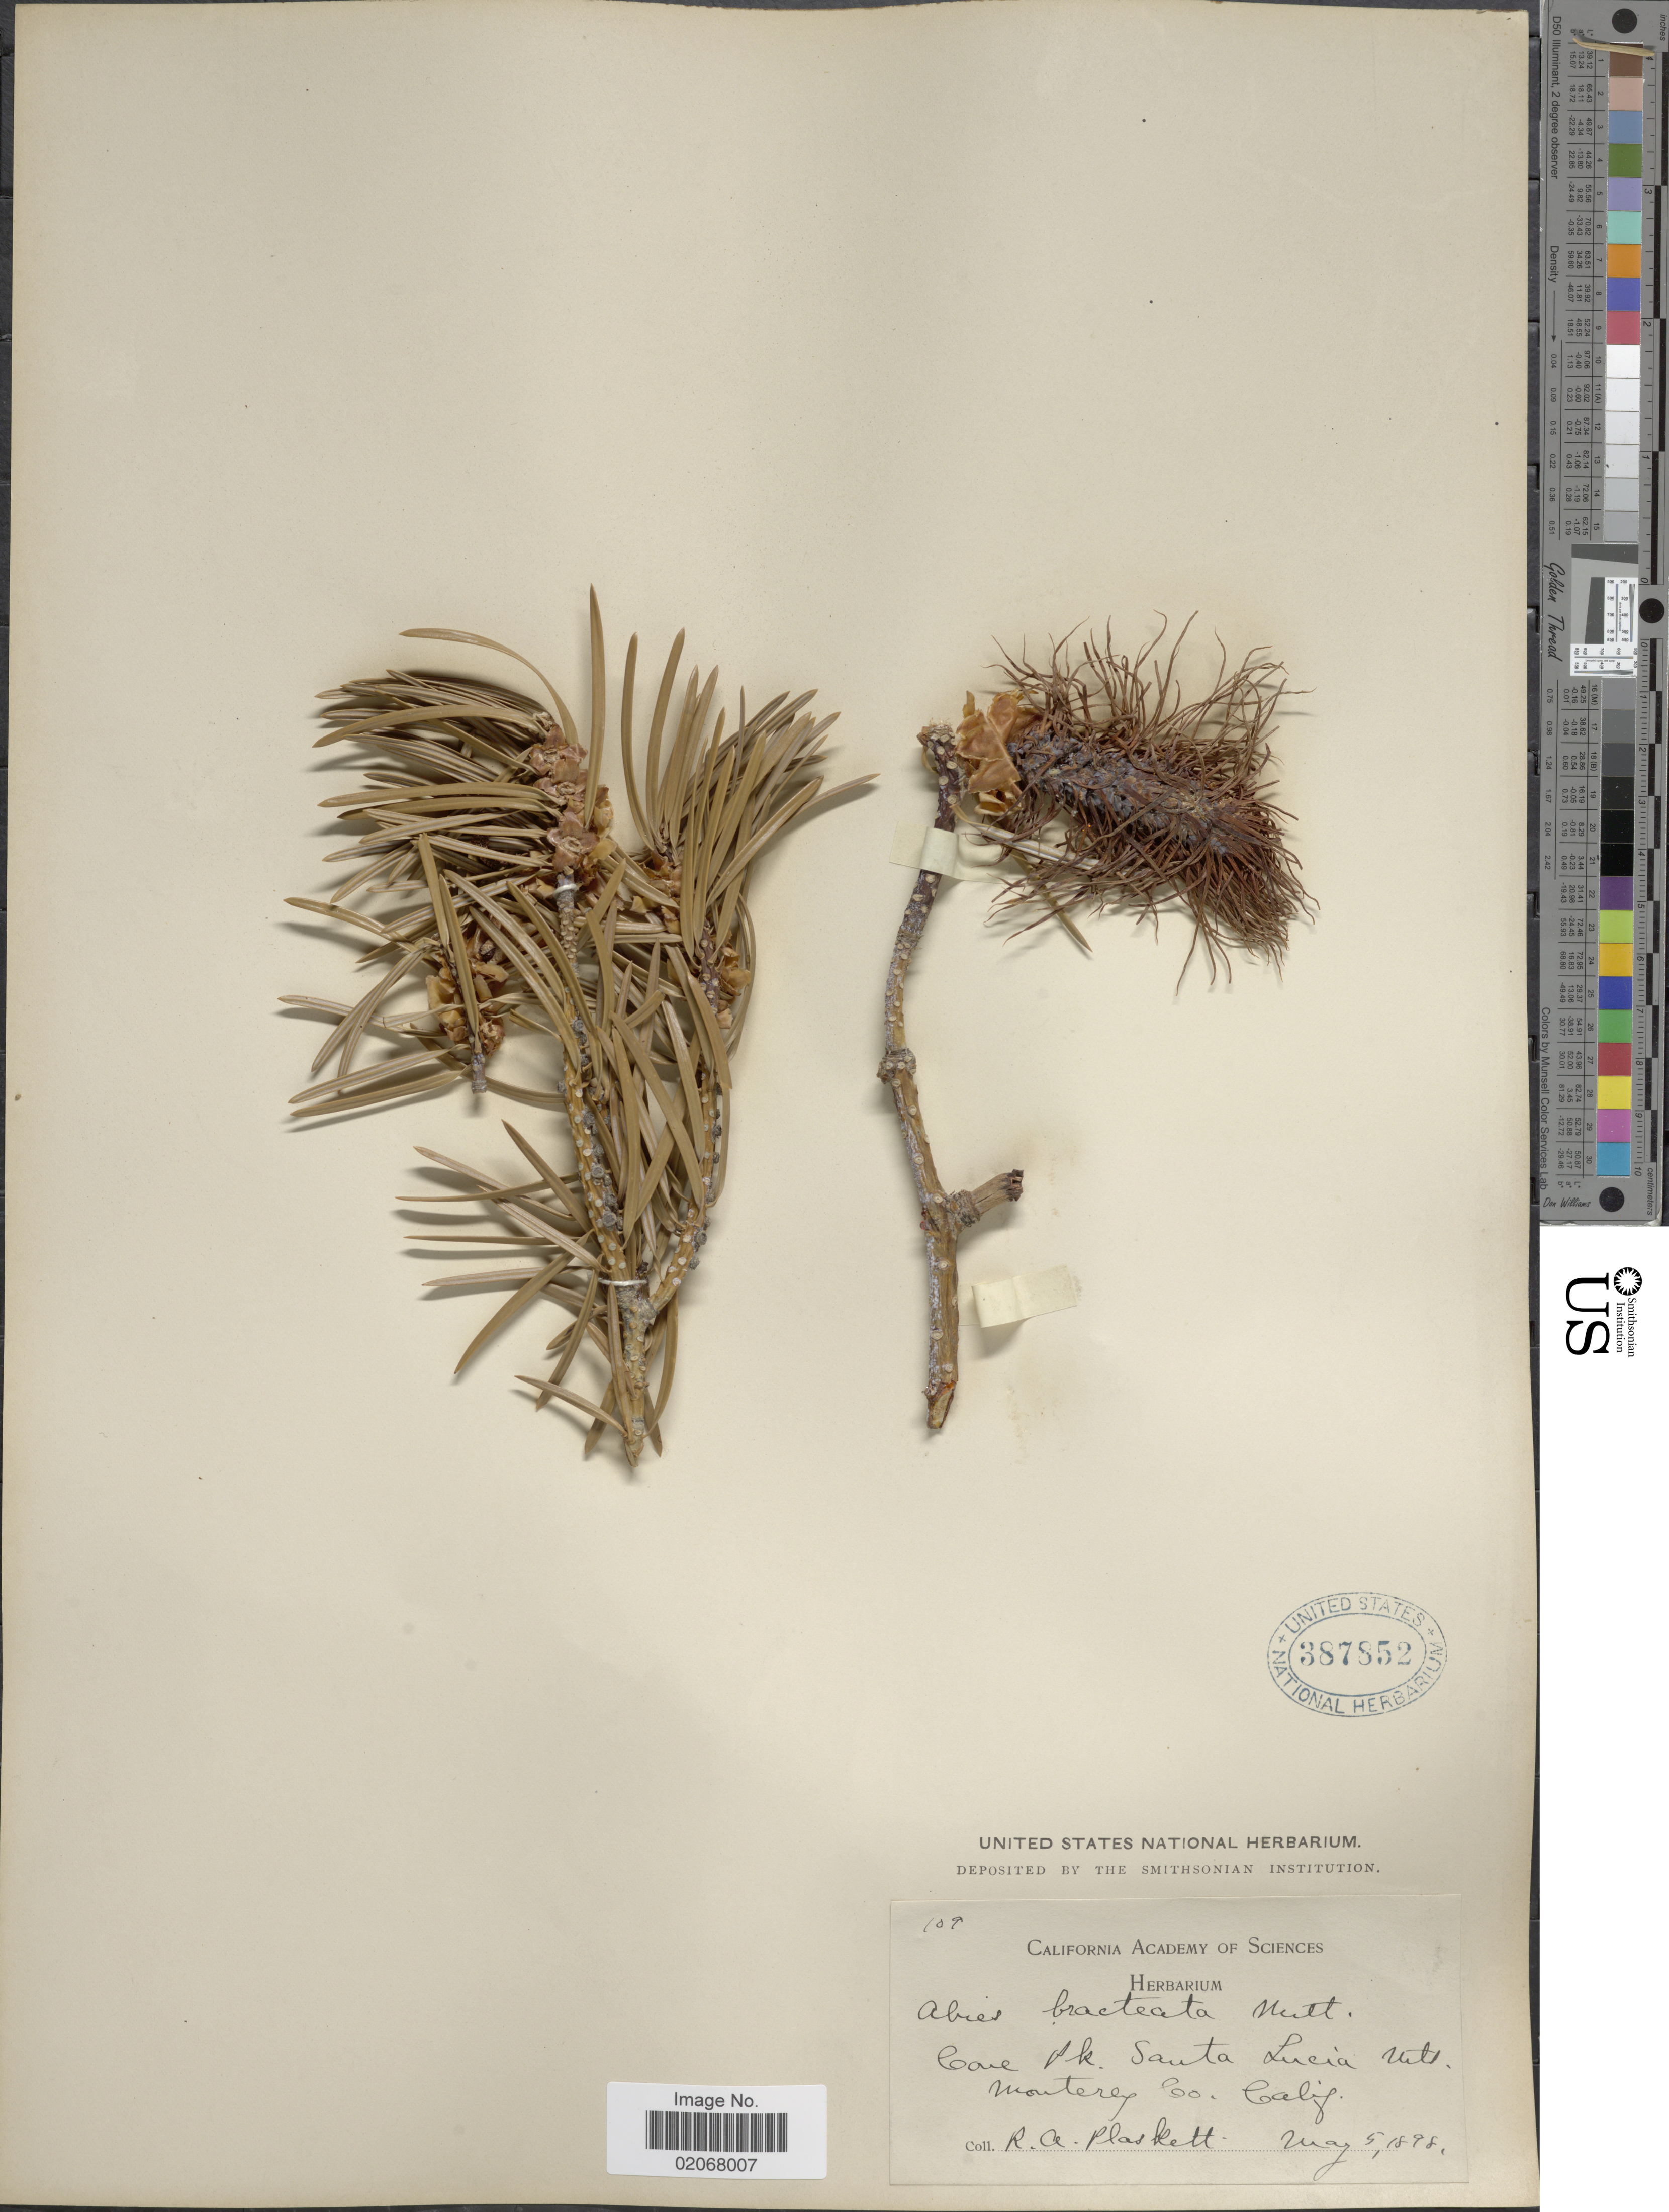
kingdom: Plantae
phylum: Tracheophyta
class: Pinopsida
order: Pinales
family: Pinaceae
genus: Abies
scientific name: Abies bracteata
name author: (D. Don) Poit.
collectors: R. Plaskett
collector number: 109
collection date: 1898-05-05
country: United States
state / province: California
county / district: Monterey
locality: Cove Pk. Santa Lucia Mts. Monterey Co.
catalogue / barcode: US 387852